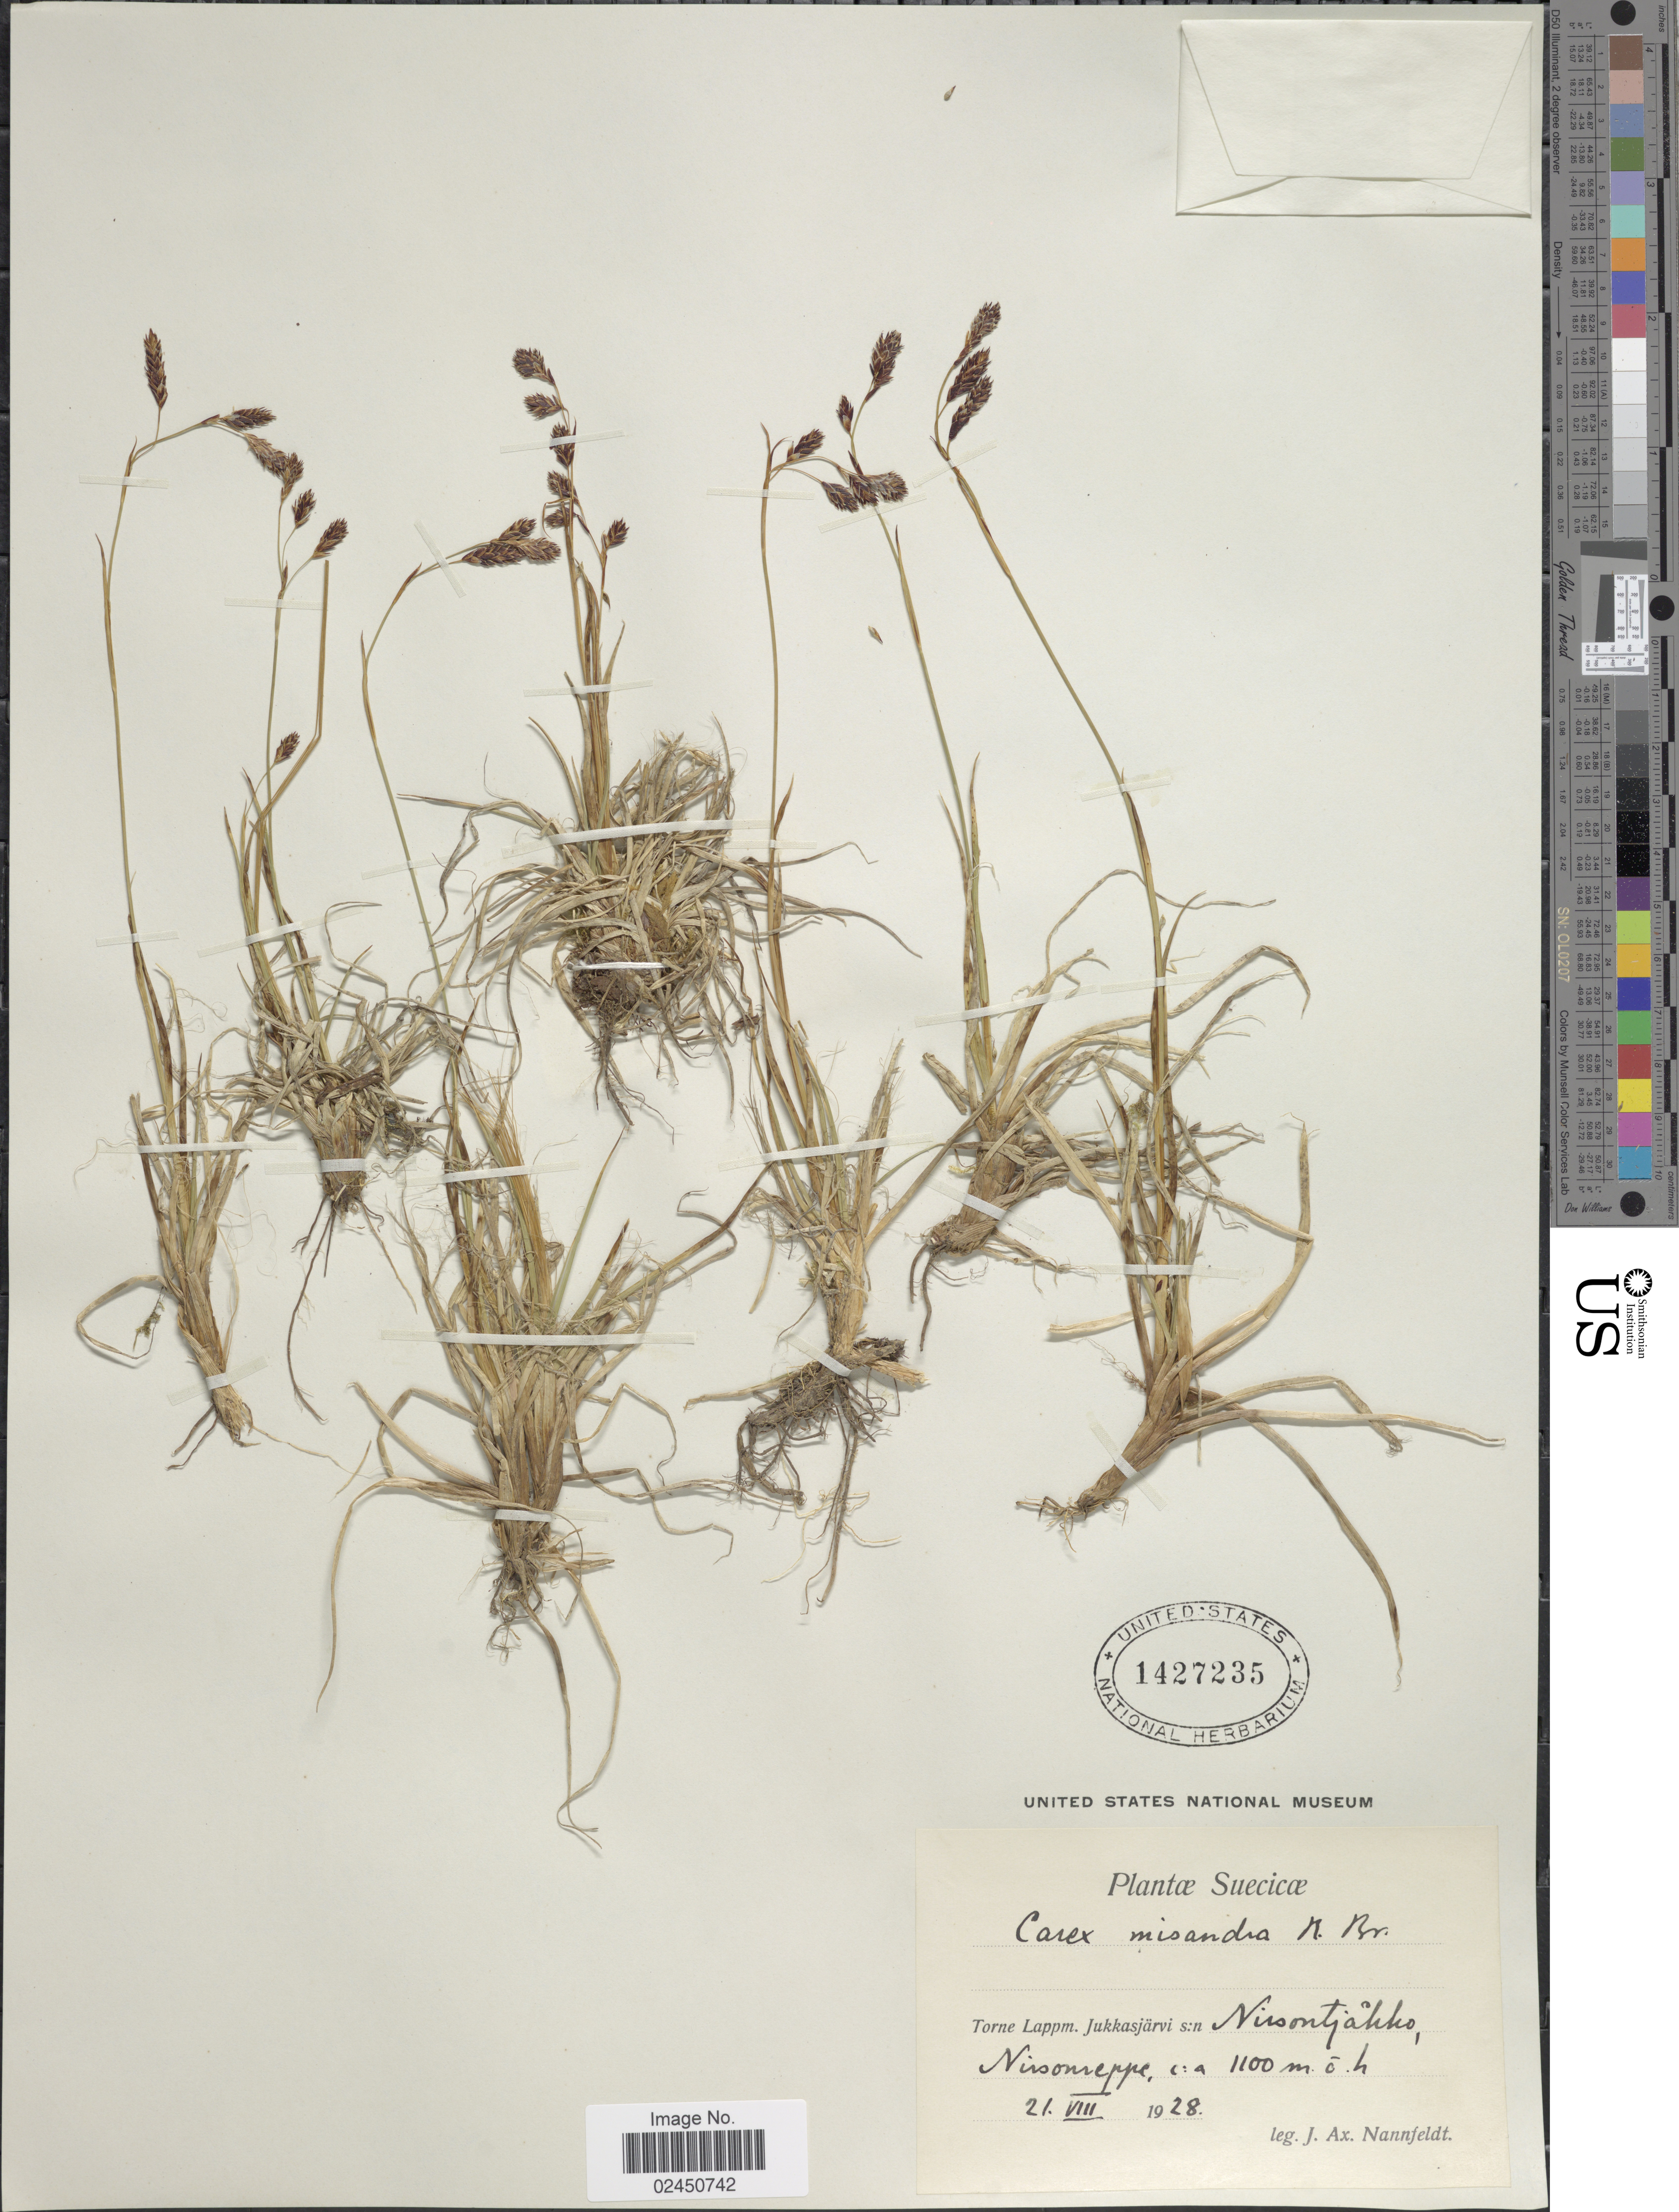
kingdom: Plantae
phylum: Tracheophyta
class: Liliopsida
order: Poales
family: Cyperaceae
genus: Carex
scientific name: Carex fuliginosa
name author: Schkuhr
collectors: J. Nannfeldt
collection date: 1928-08-21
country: Sweden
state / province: Norrbotten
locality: Suecicae, Torne Lappm. Jukkasjarvi s:n Nilsontjakko, Nissonreppe.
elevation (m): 1100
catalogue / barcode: US 1427235